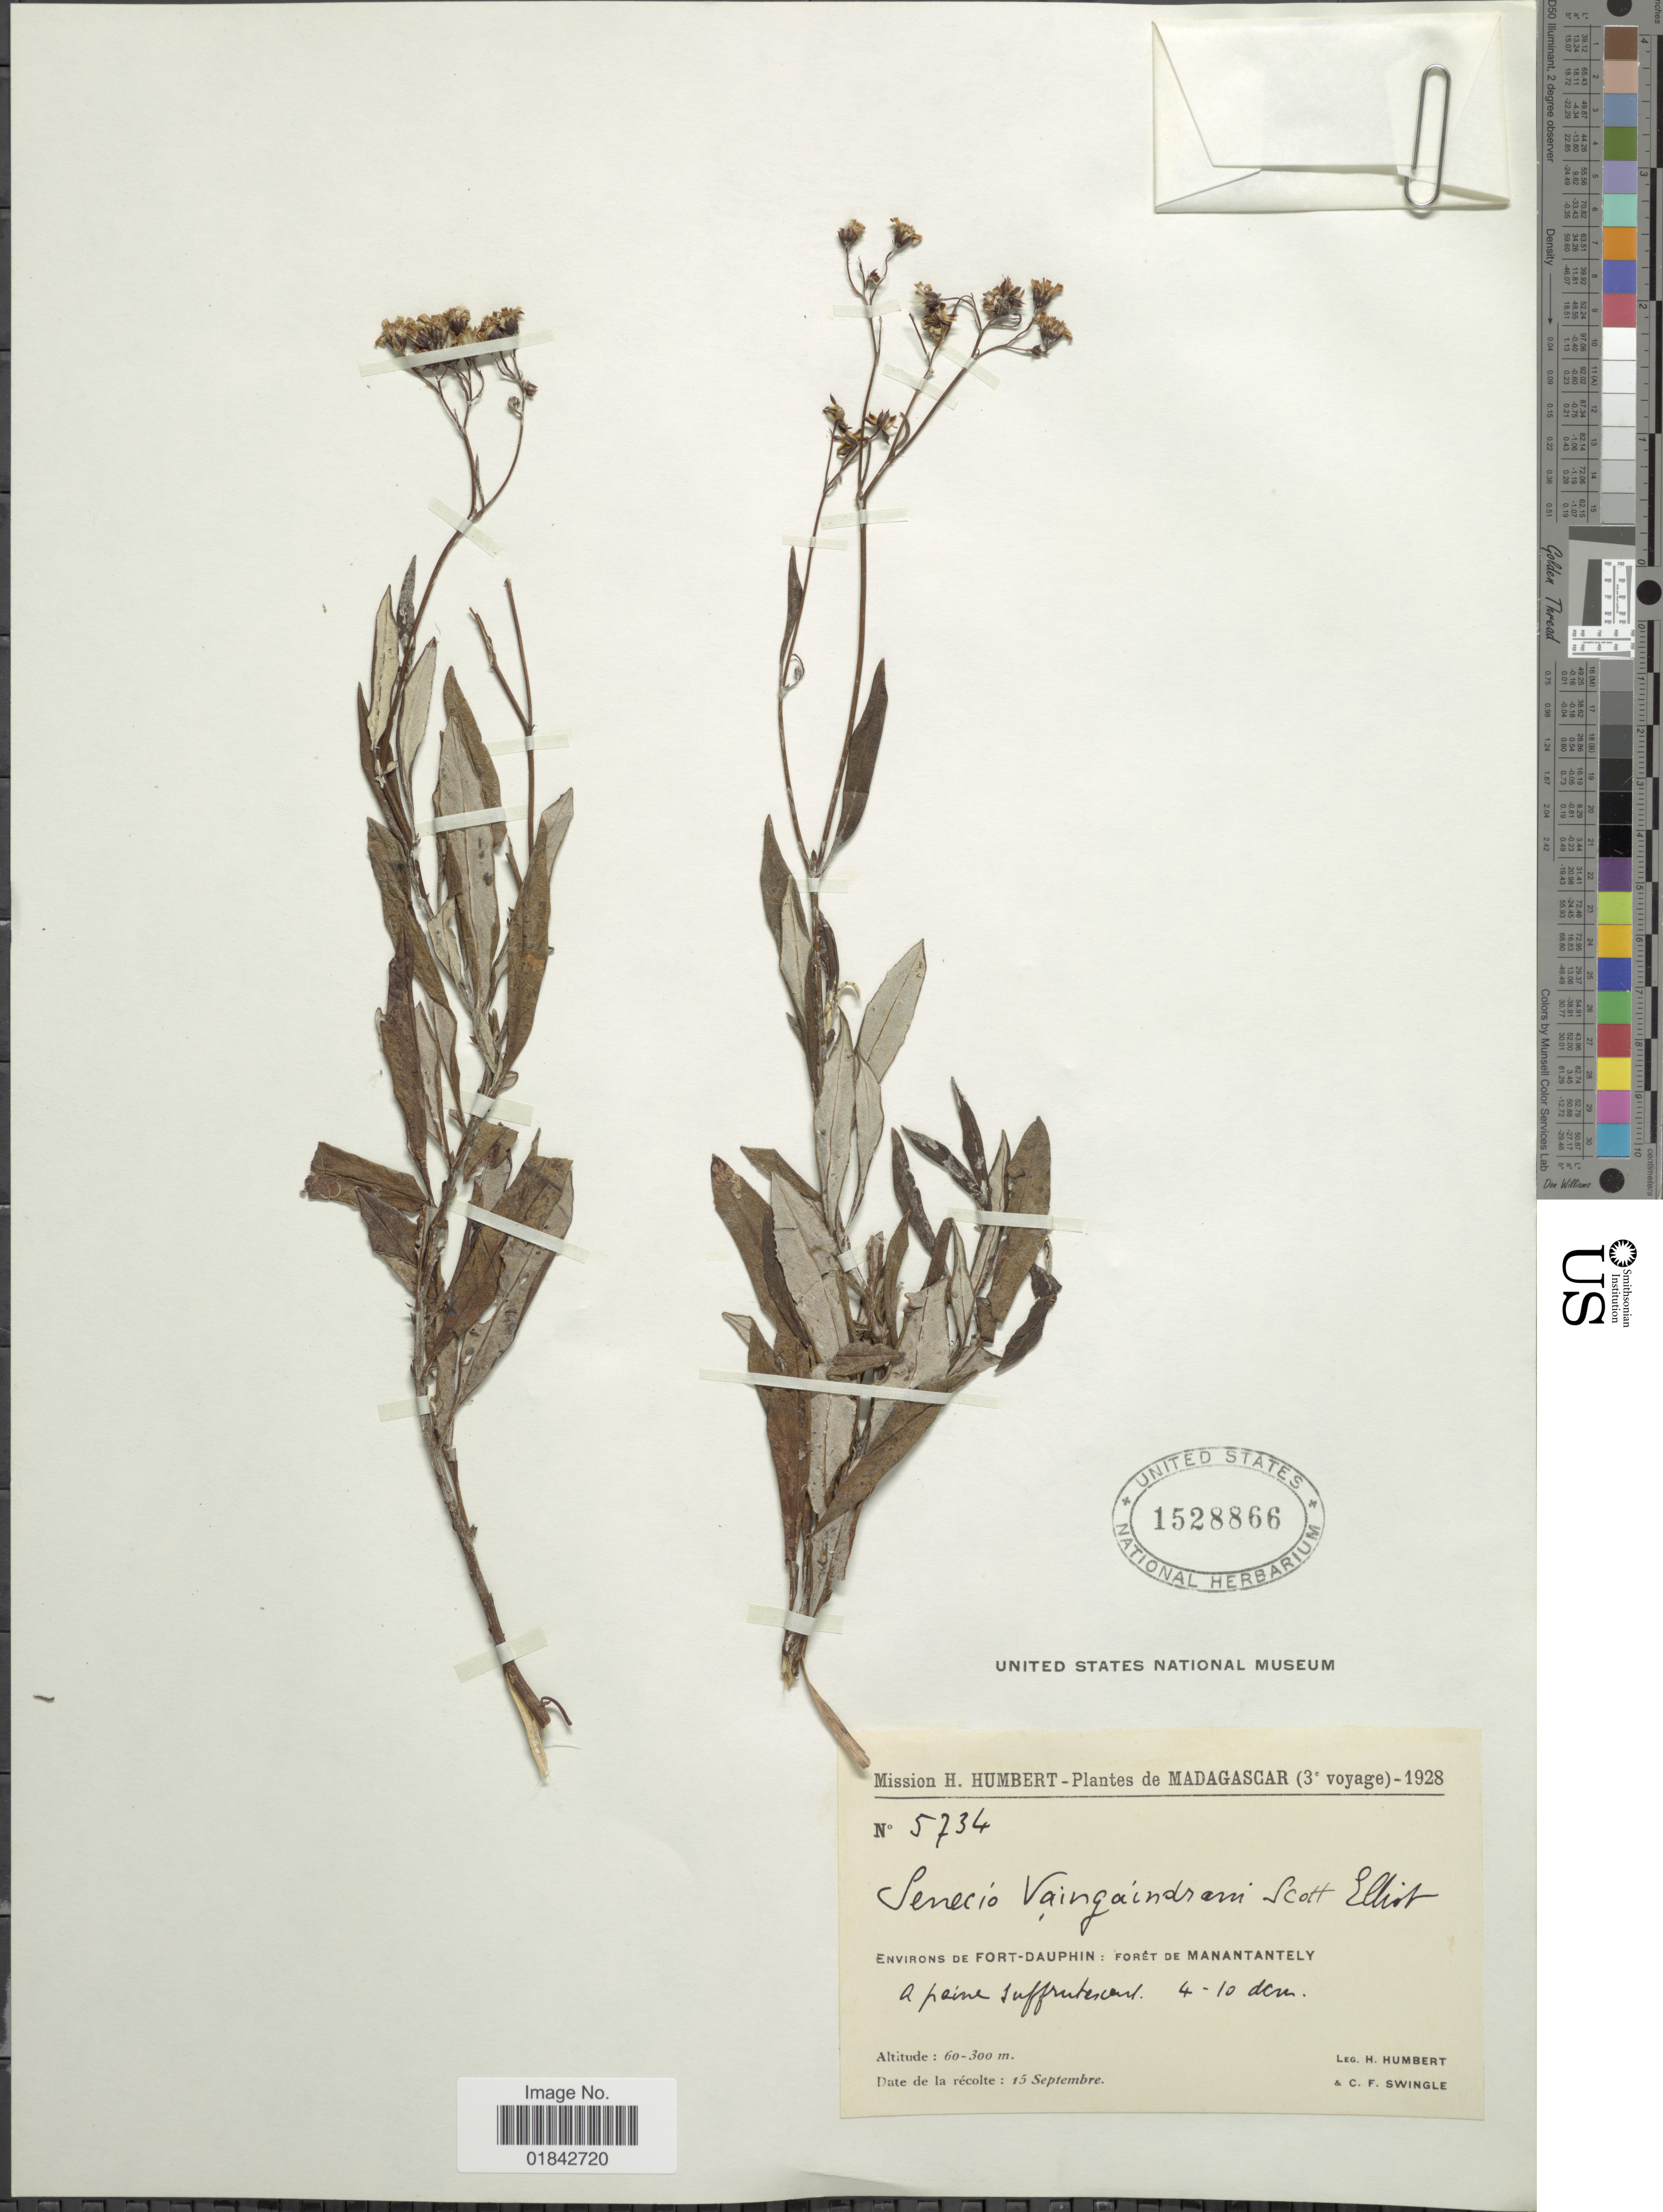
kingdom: Plantae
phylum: Tracheophyta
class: Magnoliopsida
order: Asterales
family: Asteraceae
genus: Senecio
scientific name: Senecio vaingaindrani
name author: Scott Elliot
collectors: H. Humbert & C. Swingle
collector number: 5734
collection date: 1928-09-15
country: Madagascar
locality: Environs de Fort-Dauphin: Foret de Manantantely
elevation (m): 60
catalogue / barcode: US 1528866